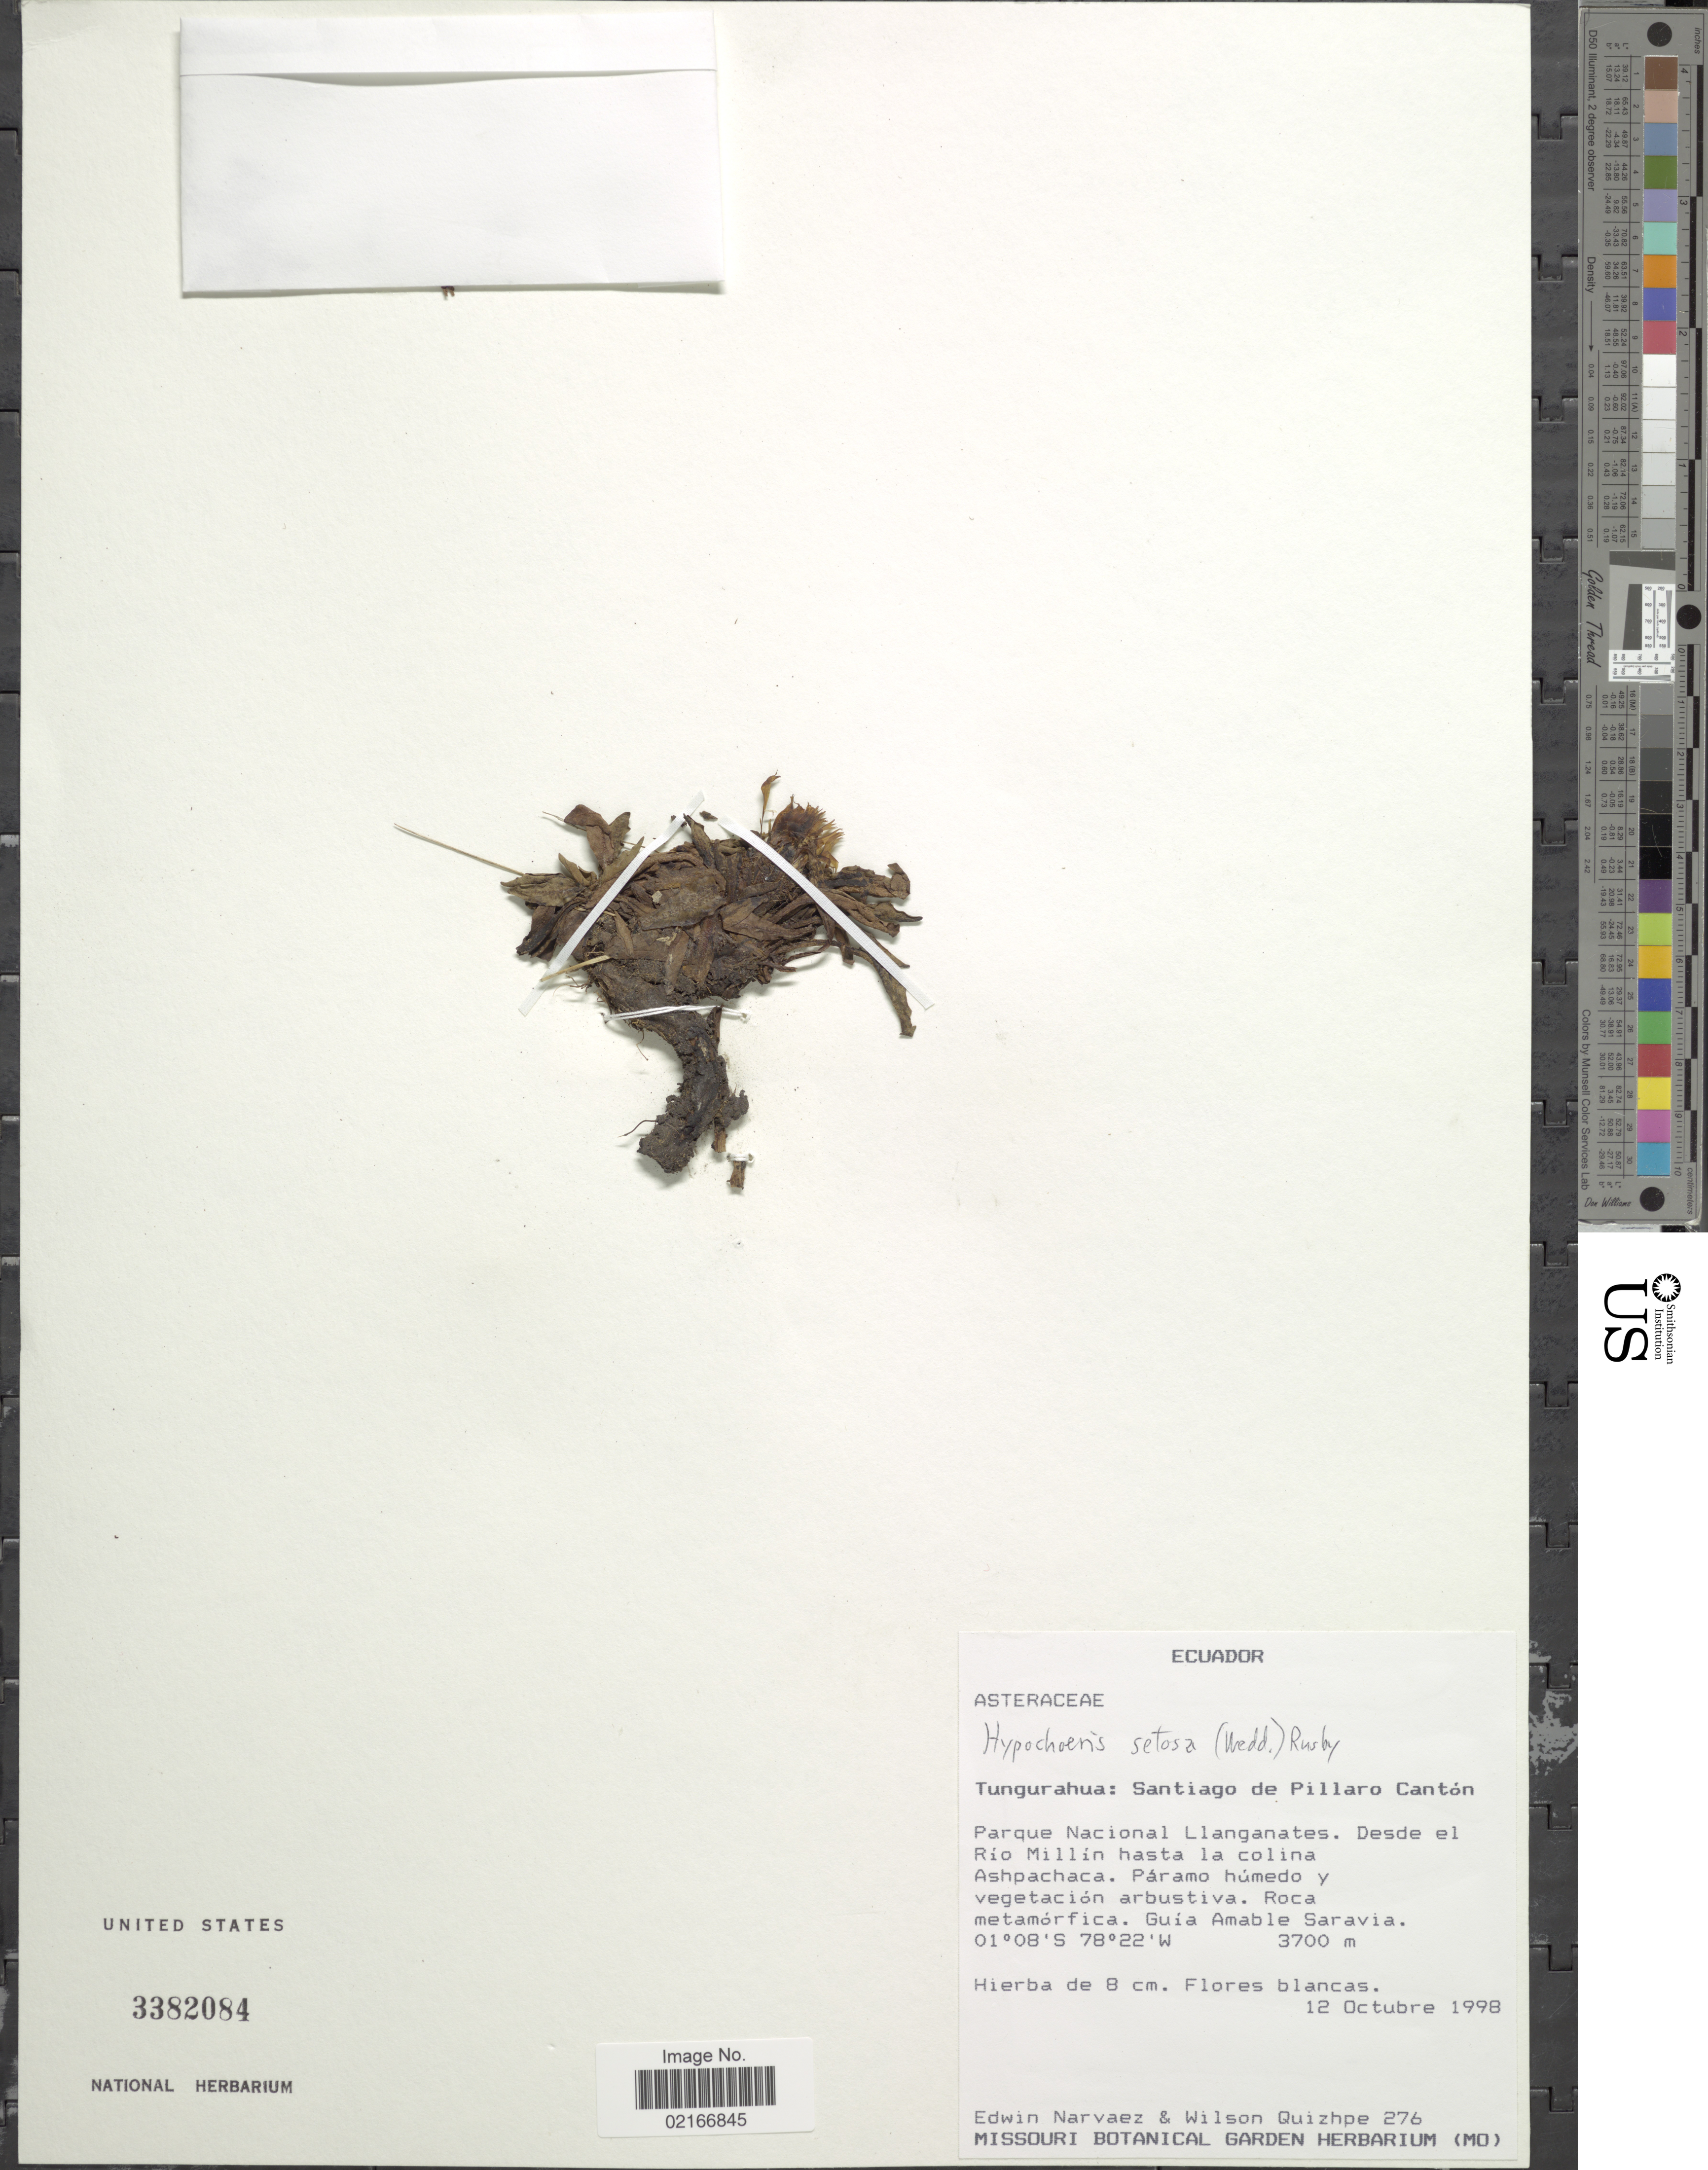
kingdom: Plantae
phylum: Tracheophyta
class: Magnoliopsida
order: Asterales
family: Asteraceae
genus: Hypochaeris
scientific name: Hypochaeris setosa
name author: Formánek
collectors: E. Narváez & W. Quizhpe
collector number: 276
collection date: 1998-10-12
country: Ecuador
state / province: Tungurahua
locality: Santiago de Pillaro Cantón. Parque Nacional Llanganates. Desde el Río Millín hasta la colina Ashpachaca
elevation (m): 3700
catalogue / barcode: US 3382084